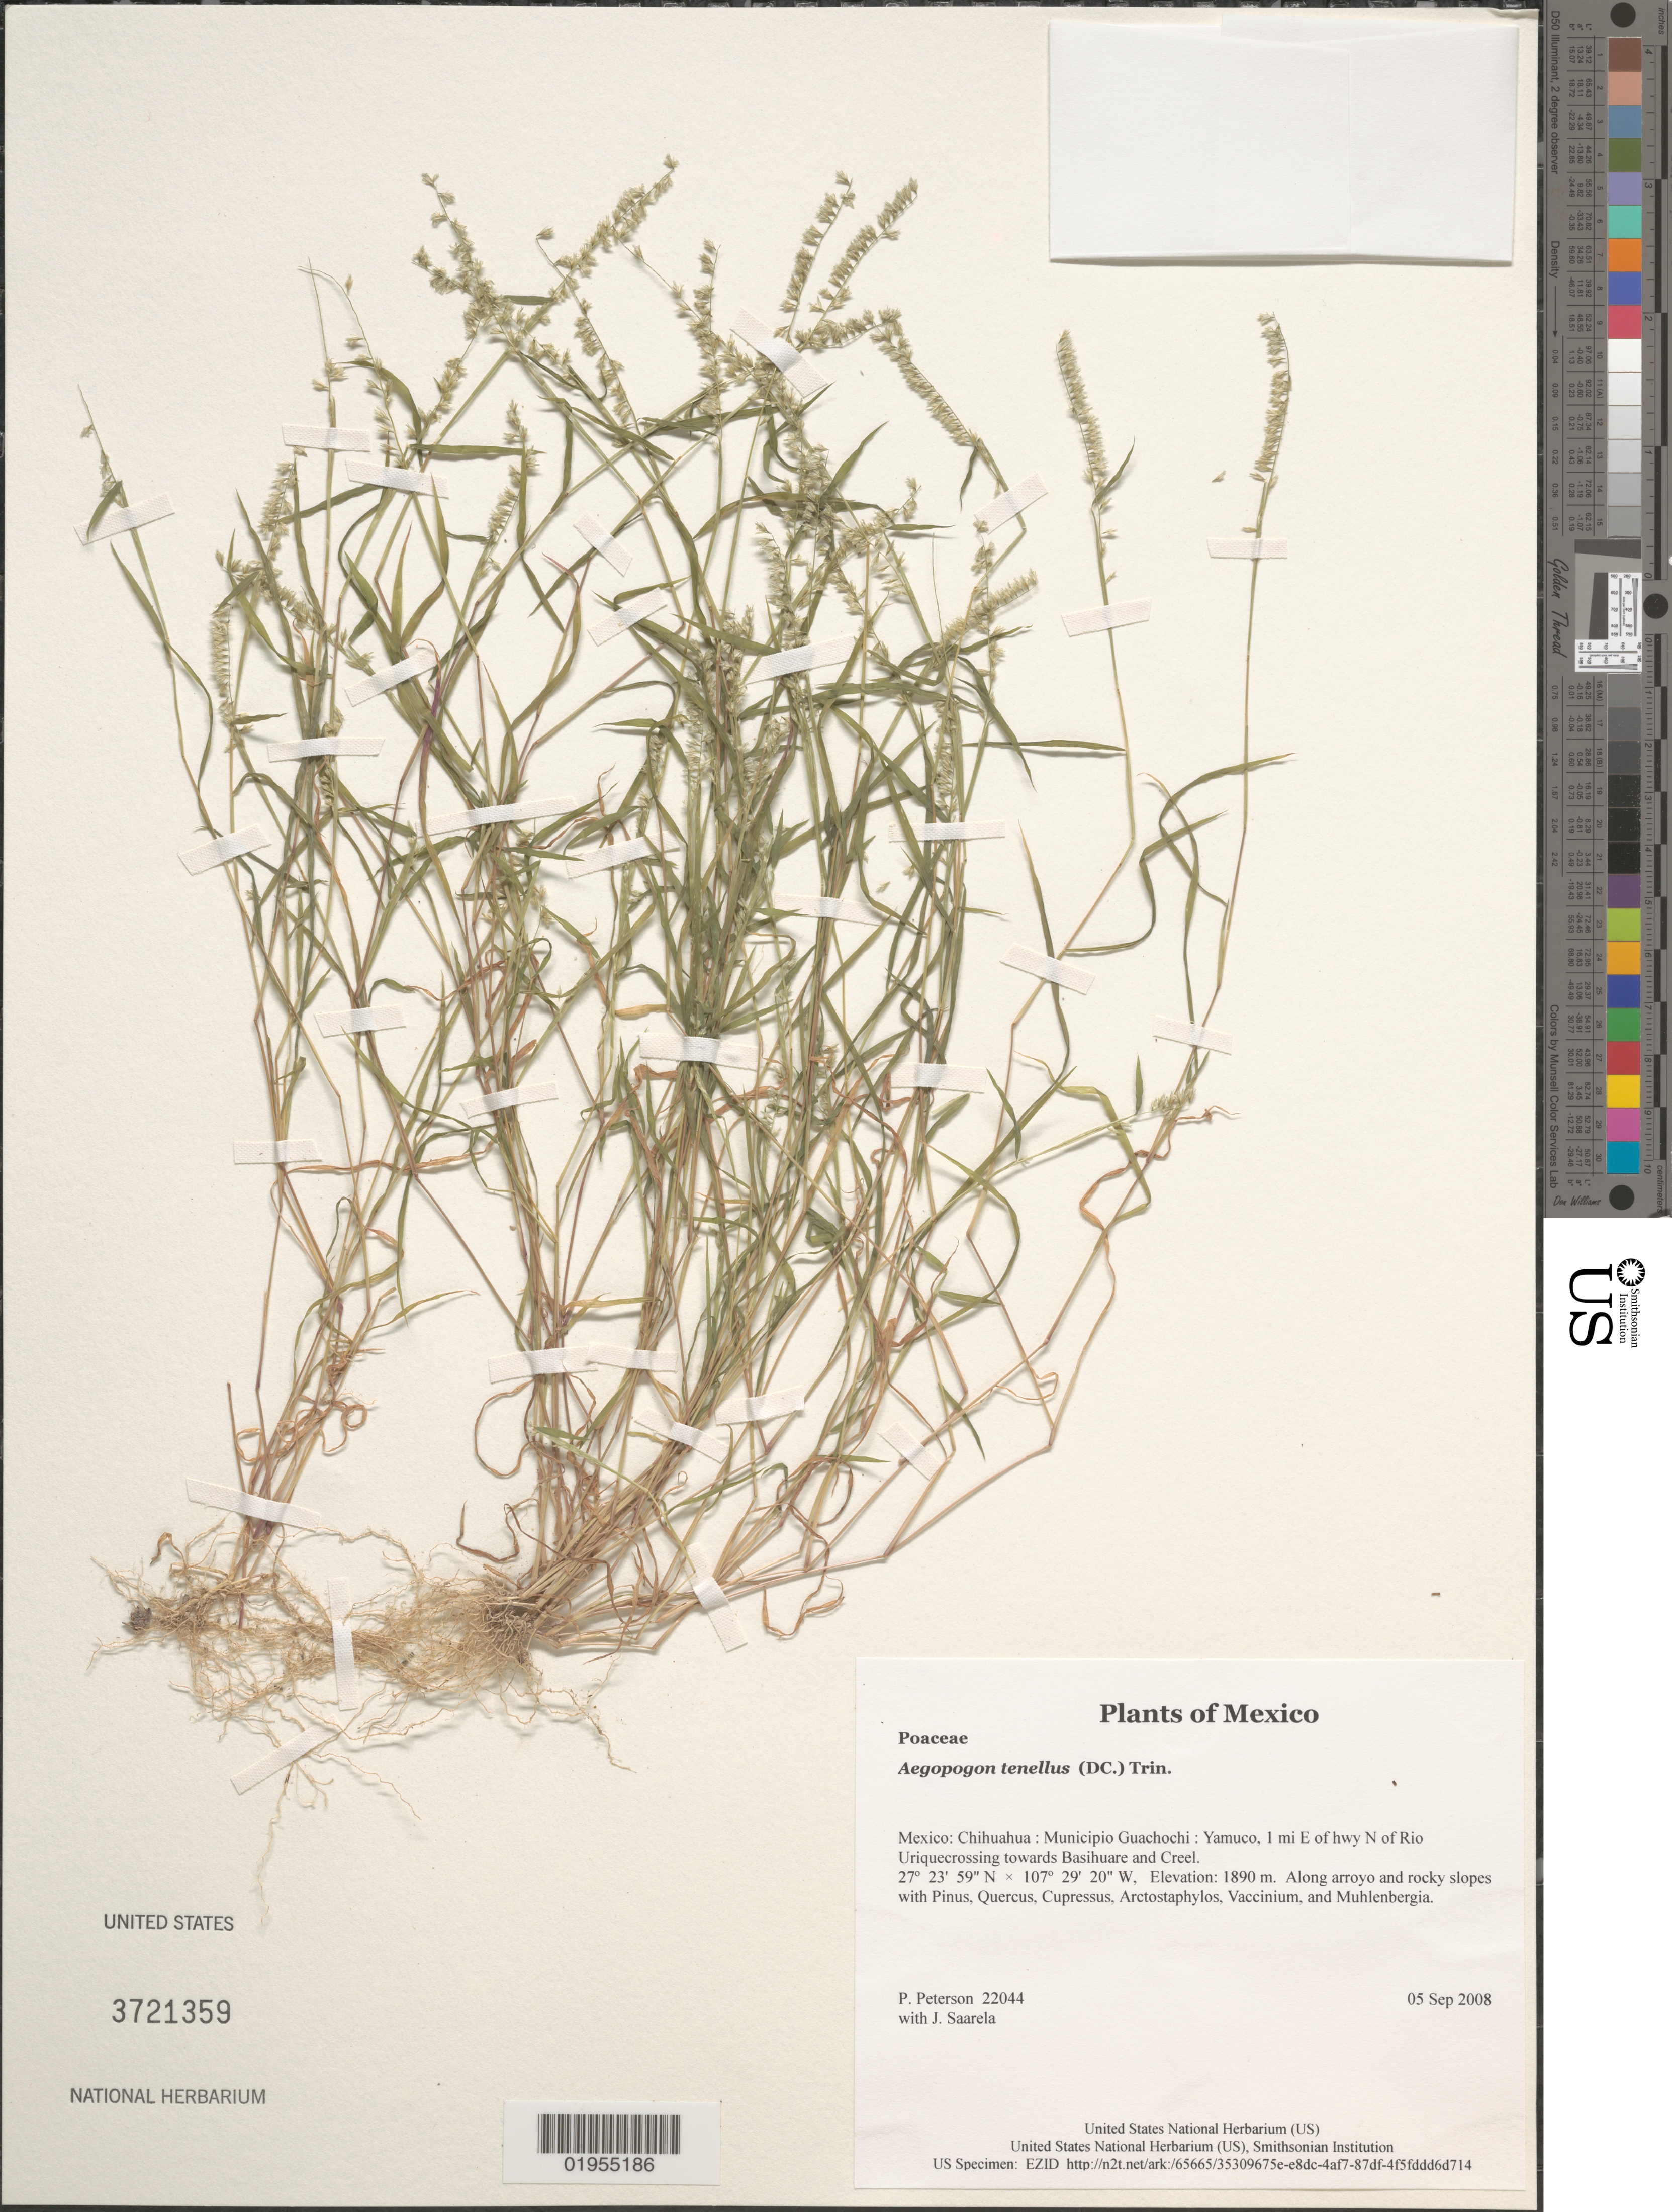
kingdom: Plantae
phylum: Tracheophyta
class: Liliopsida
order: Poales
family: Poaceae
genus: Muhlenbergia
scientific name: Muhlenbergia uniseta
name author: (Lag.) Columbus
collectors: P. M. Peterson & J. Saarela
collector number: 22044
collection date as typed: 05 Sep 2008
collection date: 2008-09-05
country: Mexico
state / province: Chihuahua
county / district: Municipio Guachochi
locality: Yamuco, 1 mi E of hwy N of Rio Uriquecrossing towards Basihuare and Creel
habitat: Along arroyo and rocky slopes with Pinus, Quercus, Cupressus, Arctostaphylos, Vaccinium, and Muhlenbergia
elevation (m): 1890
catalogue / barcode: US 3721359